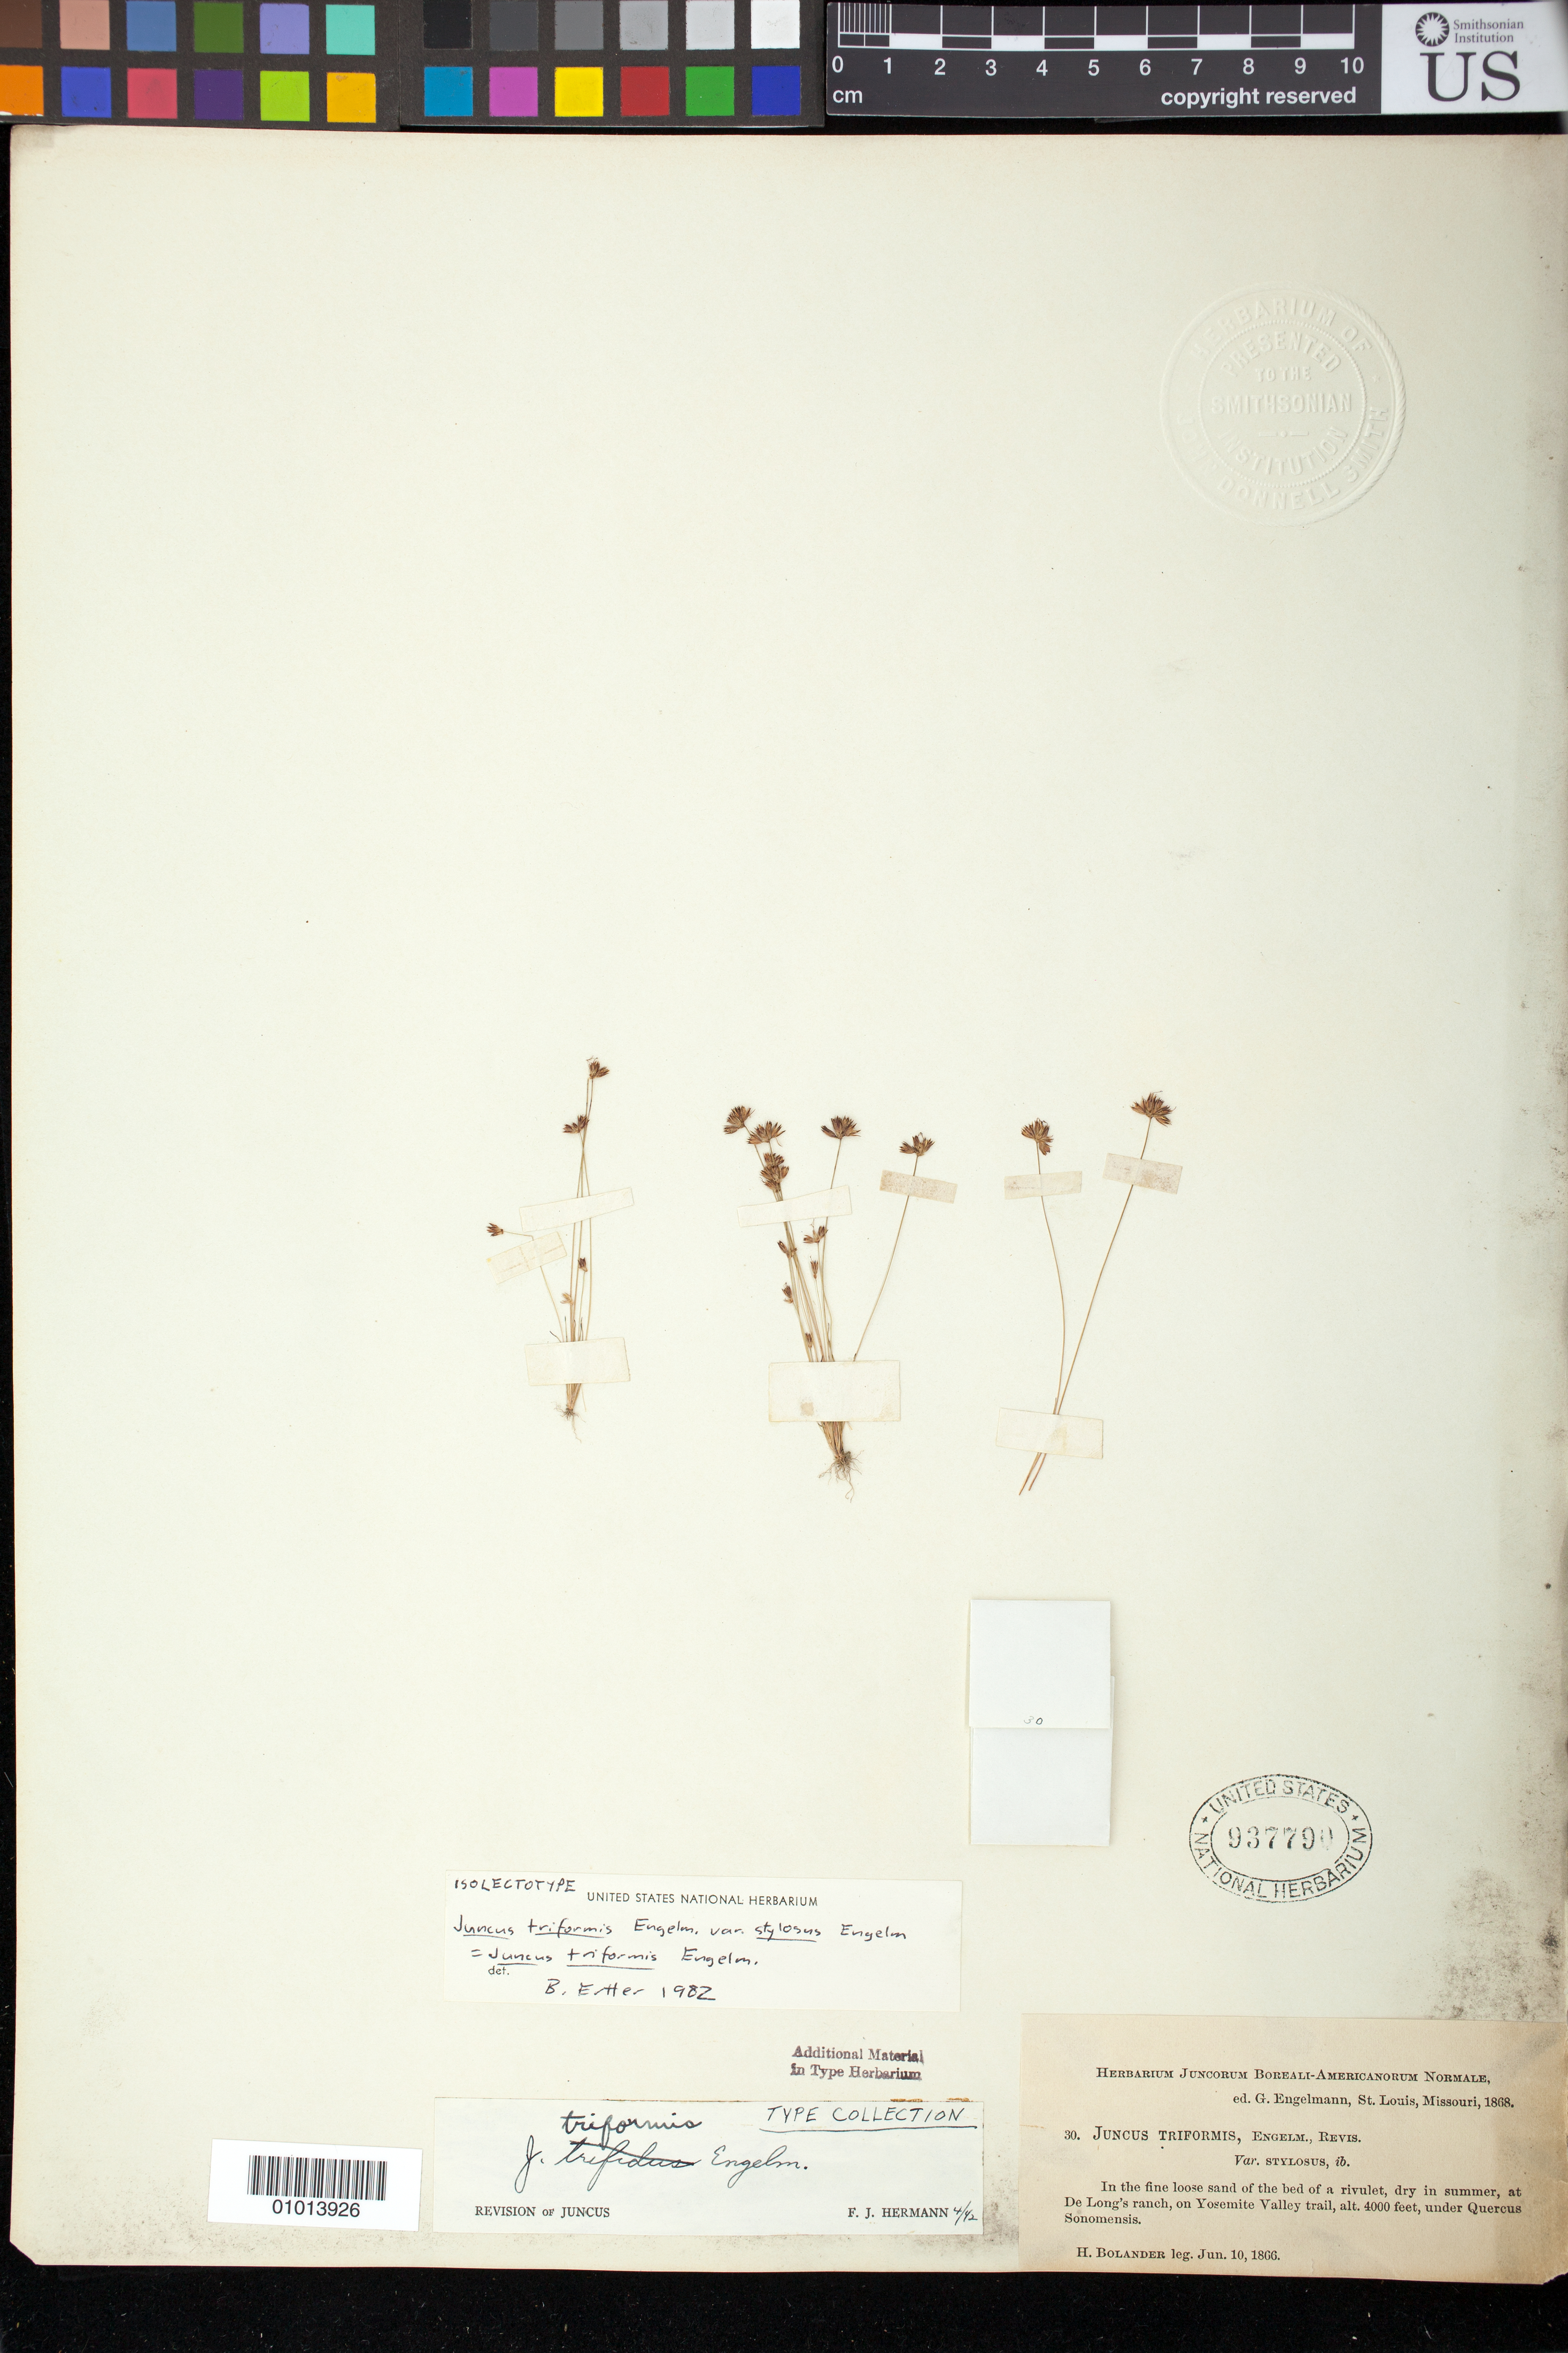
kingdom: Plantae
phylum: Tracheophyta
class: Liliopsida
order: Poales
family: Juncaceae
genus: Juncus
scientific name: Juncus triformis var. stylosus Engelm., nom. illeg.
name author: Engelm.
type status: Isosyntype; Isolectotype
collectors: H. Bolander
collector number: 30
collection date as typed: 10 Jun 1866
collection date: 1866-06-10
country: United States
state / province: California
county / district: Mariposa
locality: St. Louis at De Long's Ranch, Yosemite Valley trail.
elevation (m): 1219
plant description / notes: Specimen ex John Donnell Smith herbarium.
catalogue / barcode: US 937790